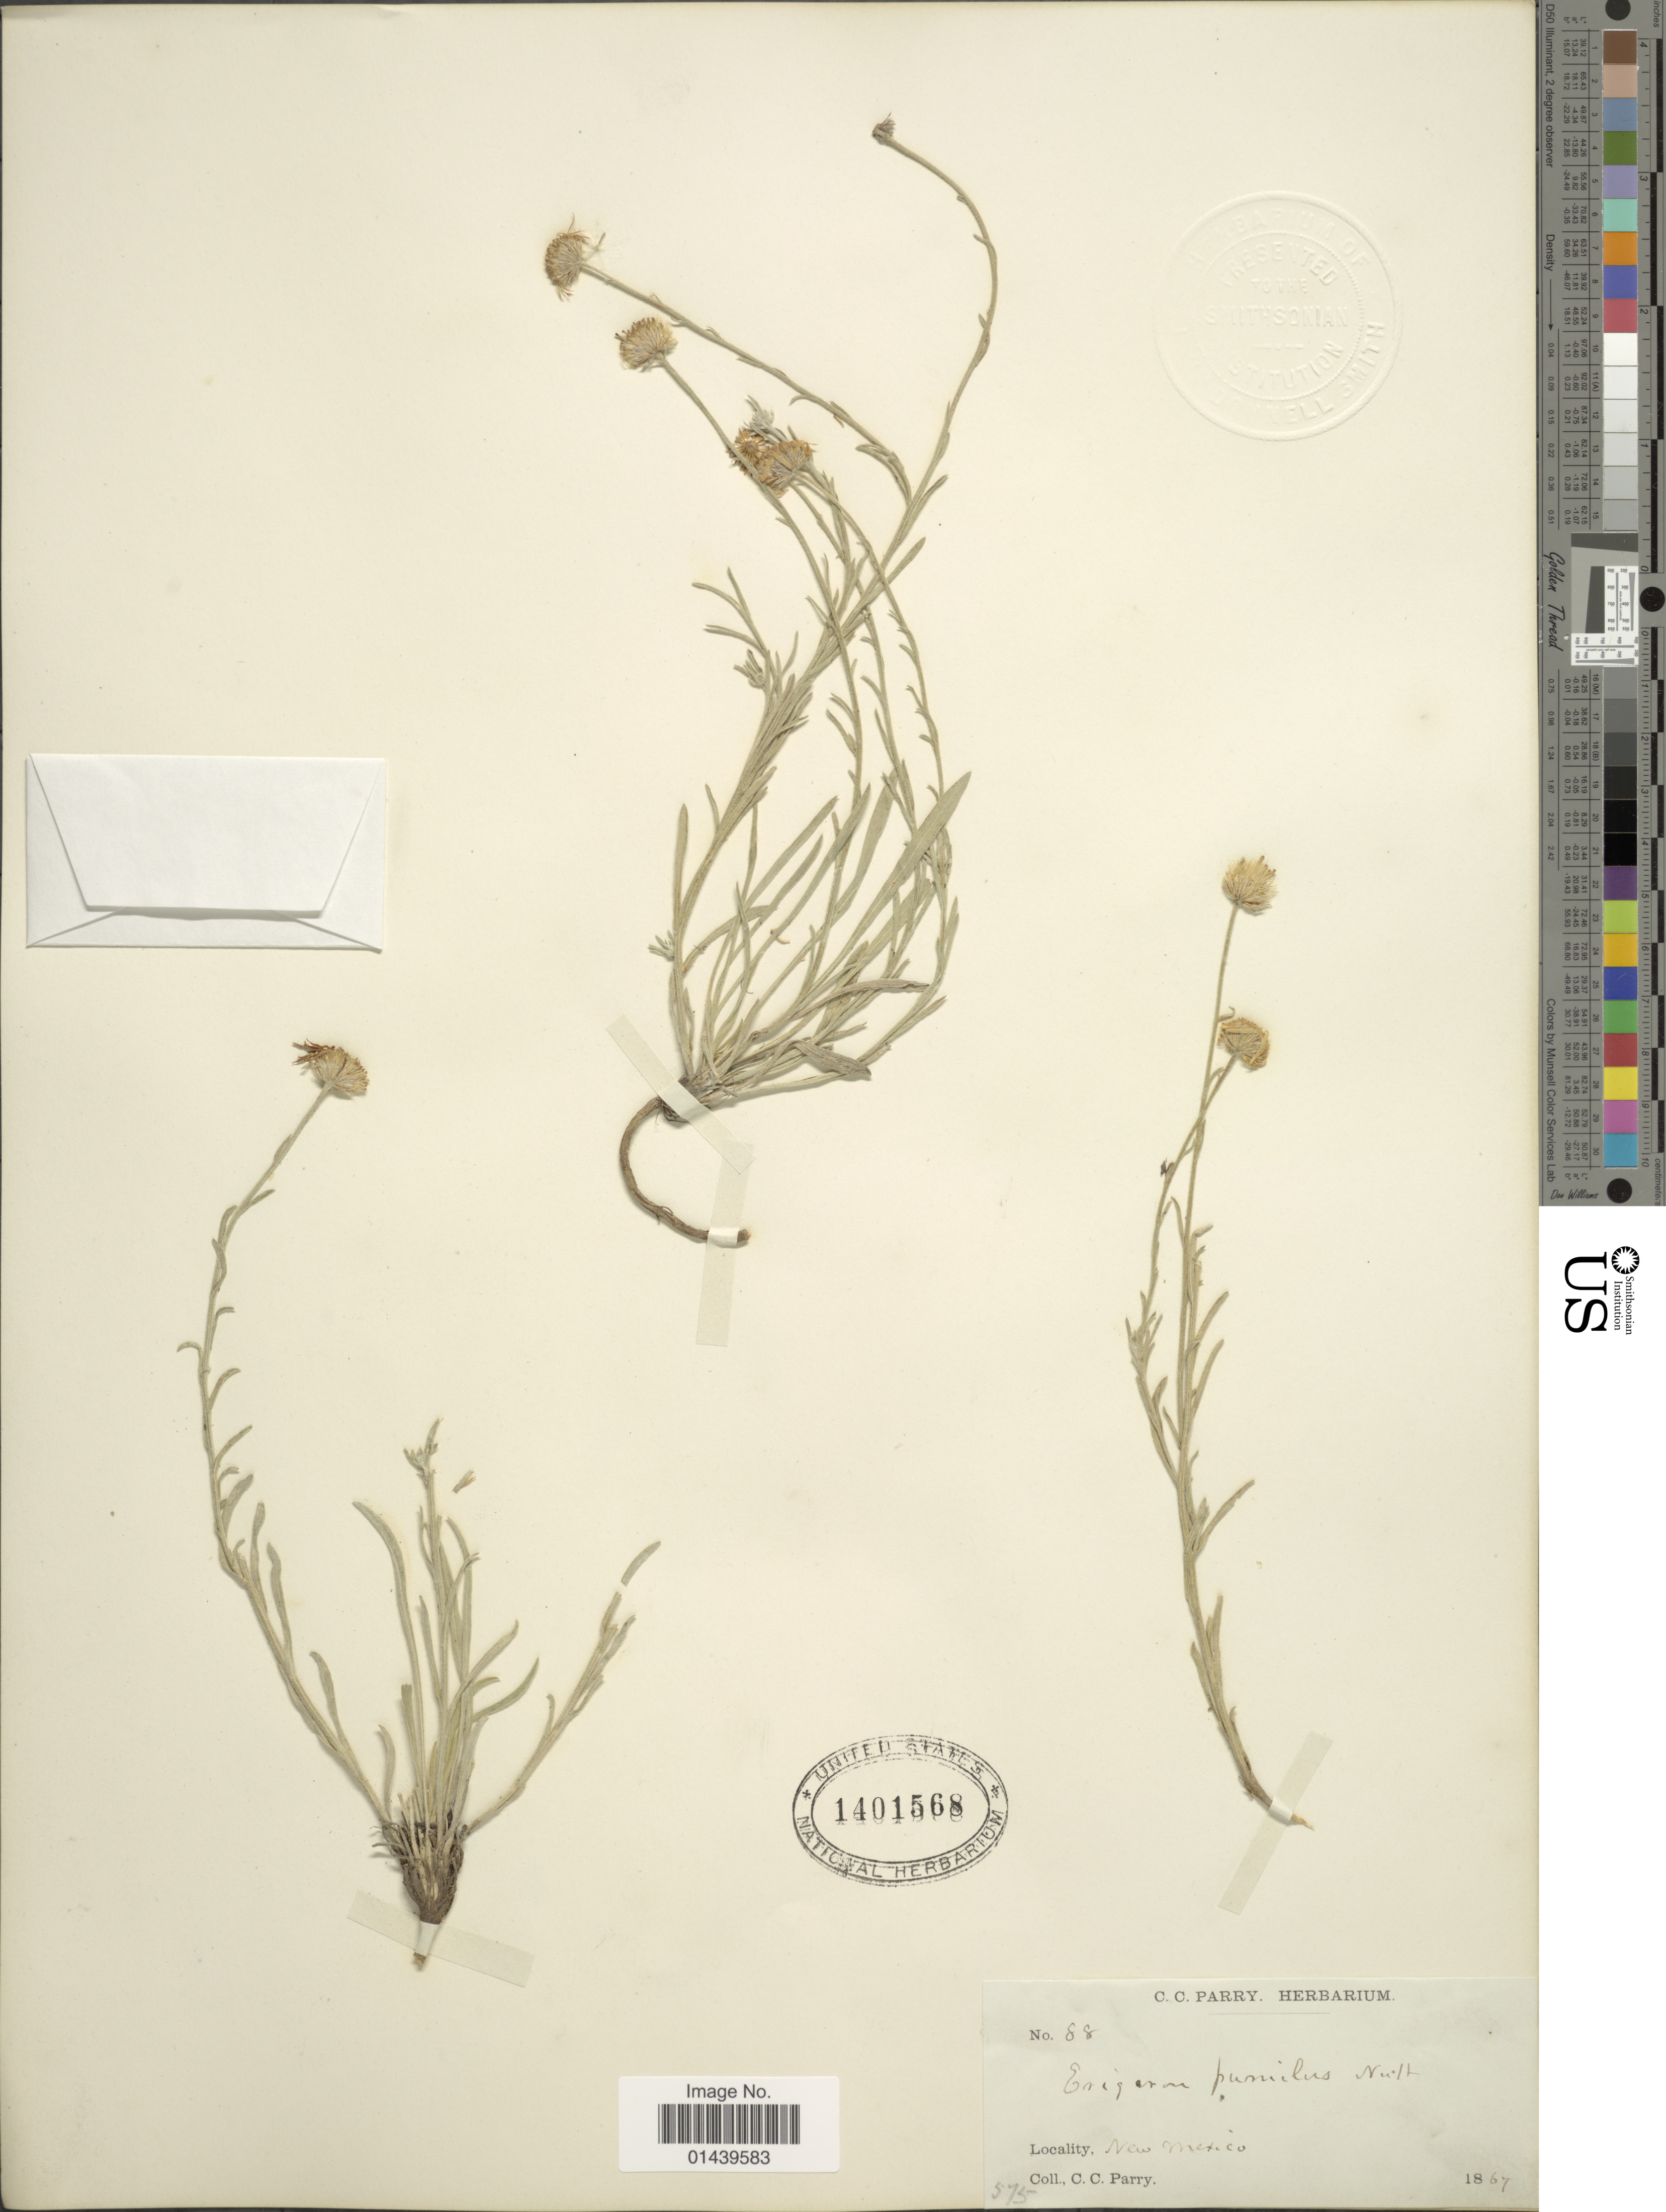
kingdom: Plantae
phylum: Tracheophyta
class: Magnoliopsida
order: Asterales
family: Asteraceae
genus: Erigeron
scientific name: Erigeron pumilus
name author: Nutt.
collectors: C. C. Parry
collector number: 88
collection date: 1867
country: United States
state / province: New Mexico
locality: New Mexico.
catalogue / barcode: US 1401568